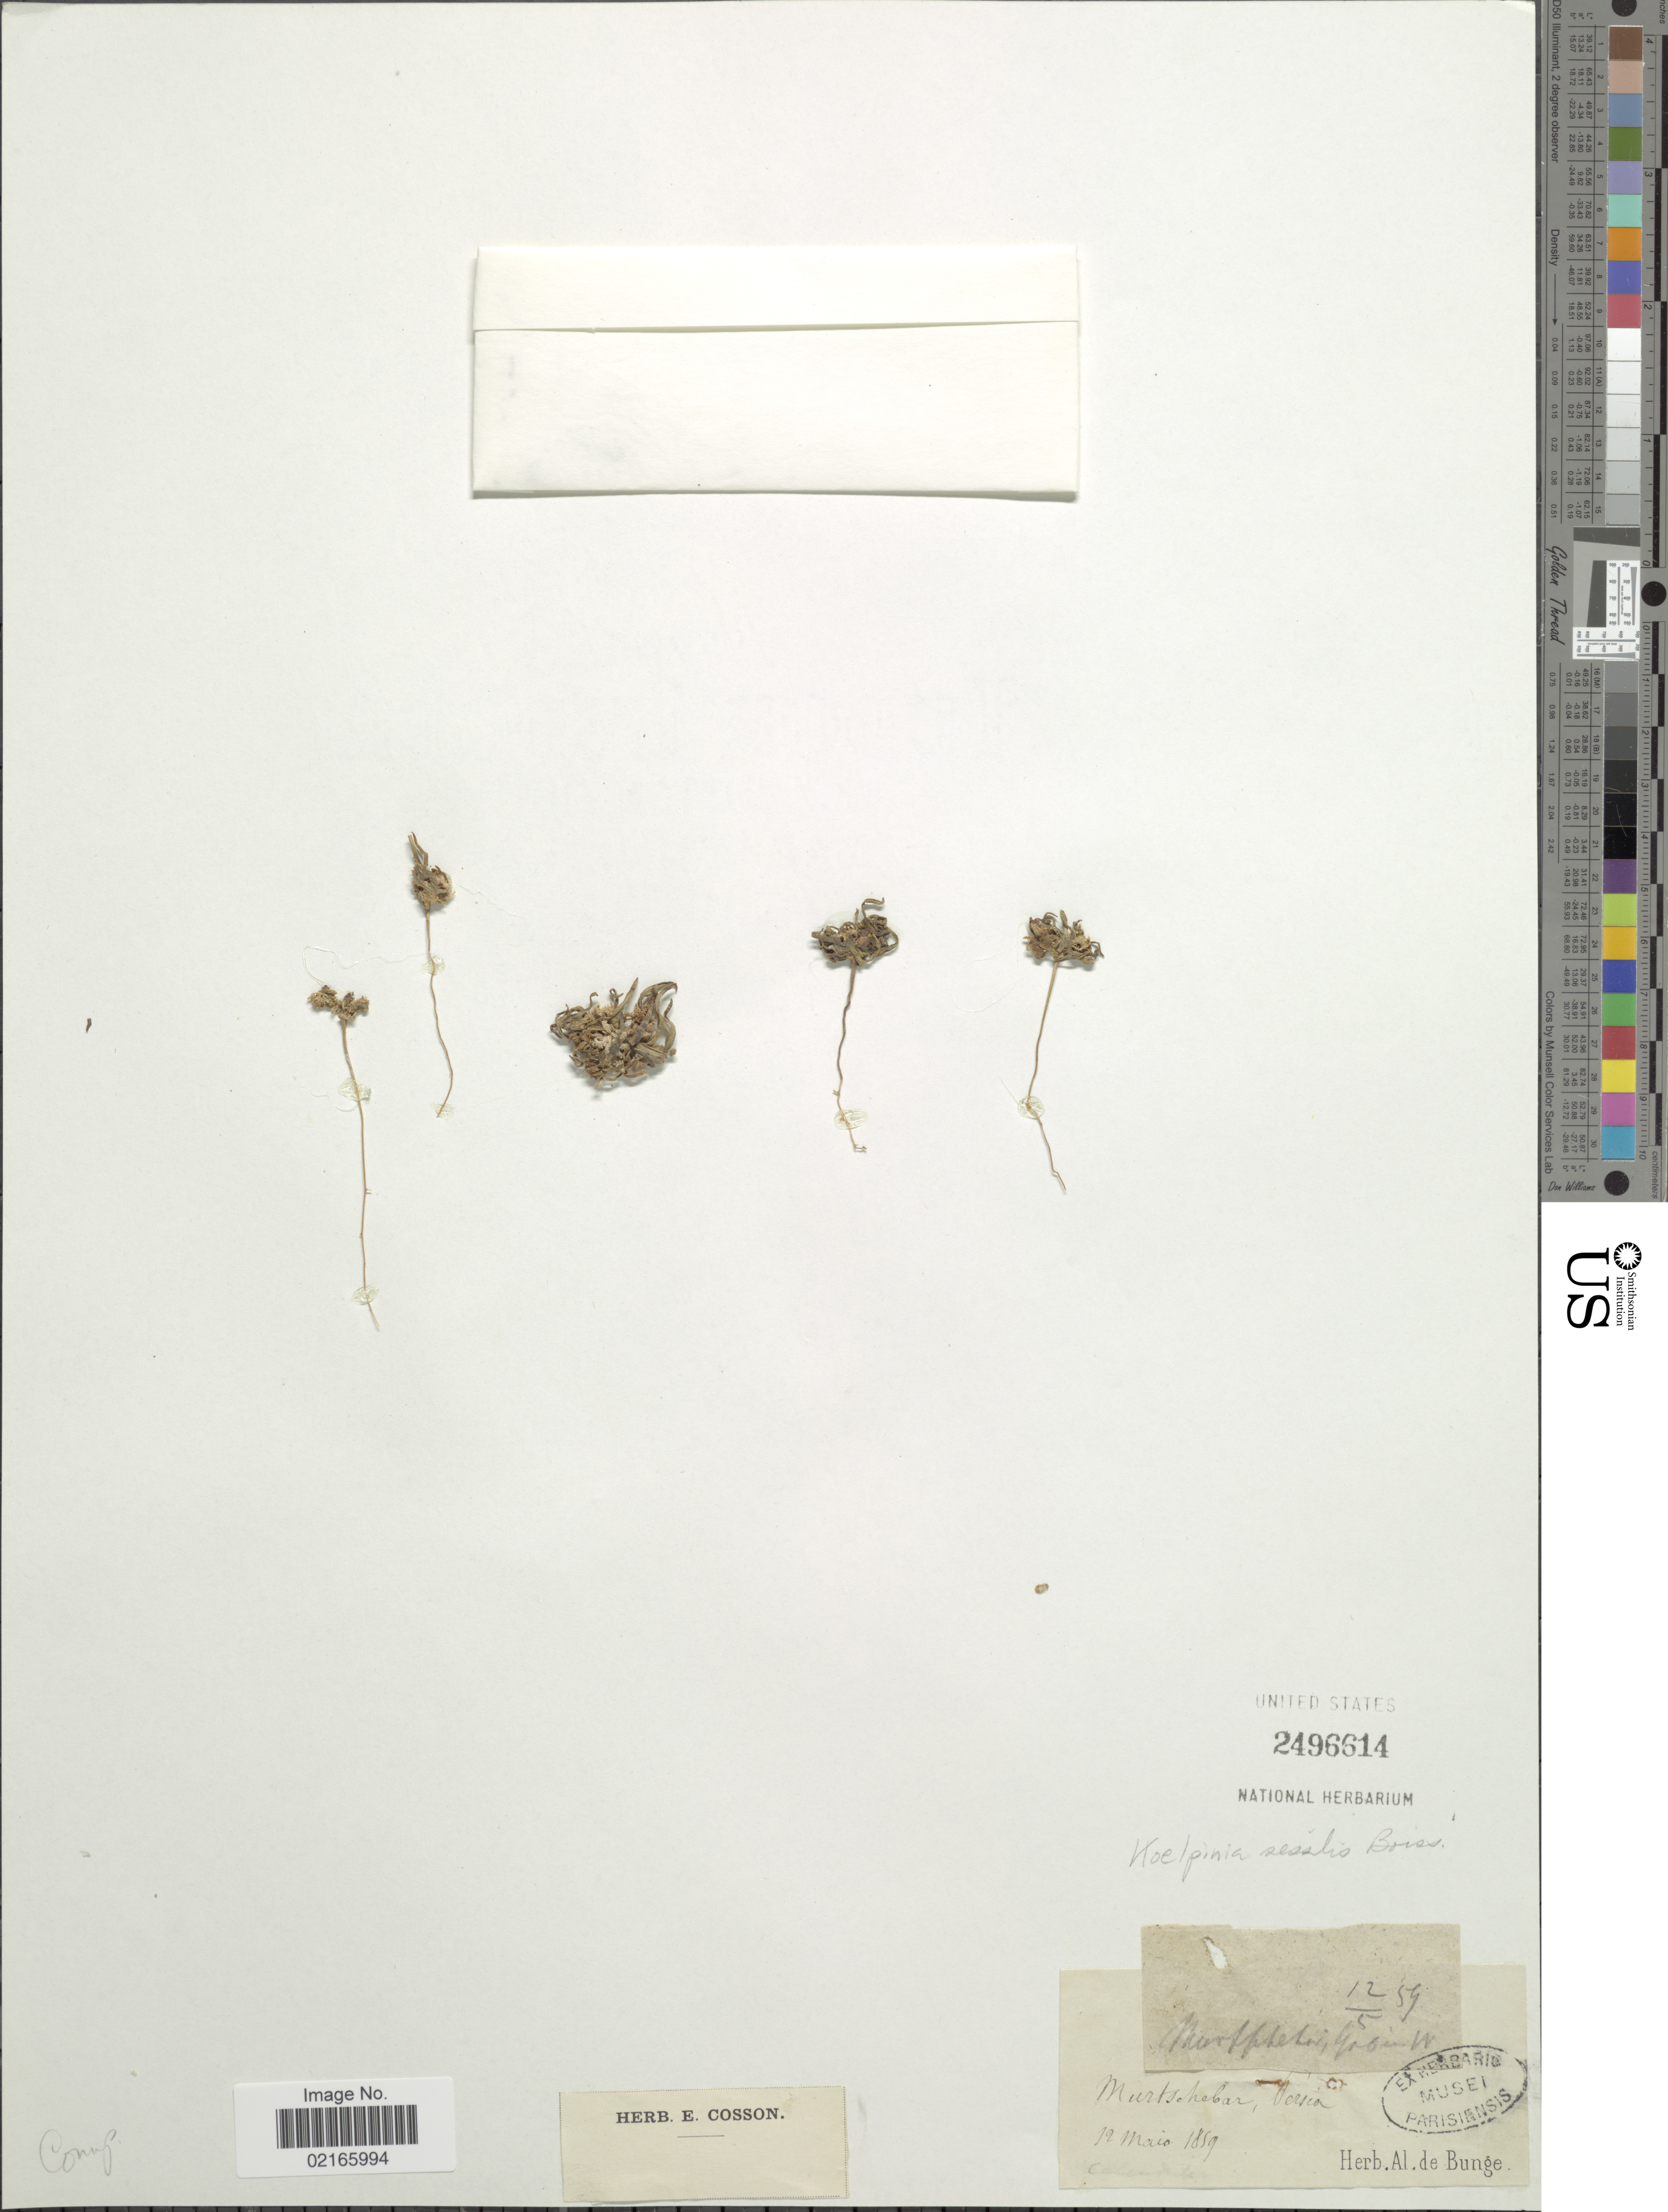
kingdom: Plantae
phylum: Tracheophyta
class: Magnoliopsida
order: Asterales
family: Asteraceae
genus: Koelpinia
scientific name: Koelpinia sessilis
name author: Boiss.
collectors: ex herb. Al. de Bung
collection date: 1859-05-12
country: Iran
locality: Murts Schebar, Persia [interpreted]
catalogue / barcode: US 2496614